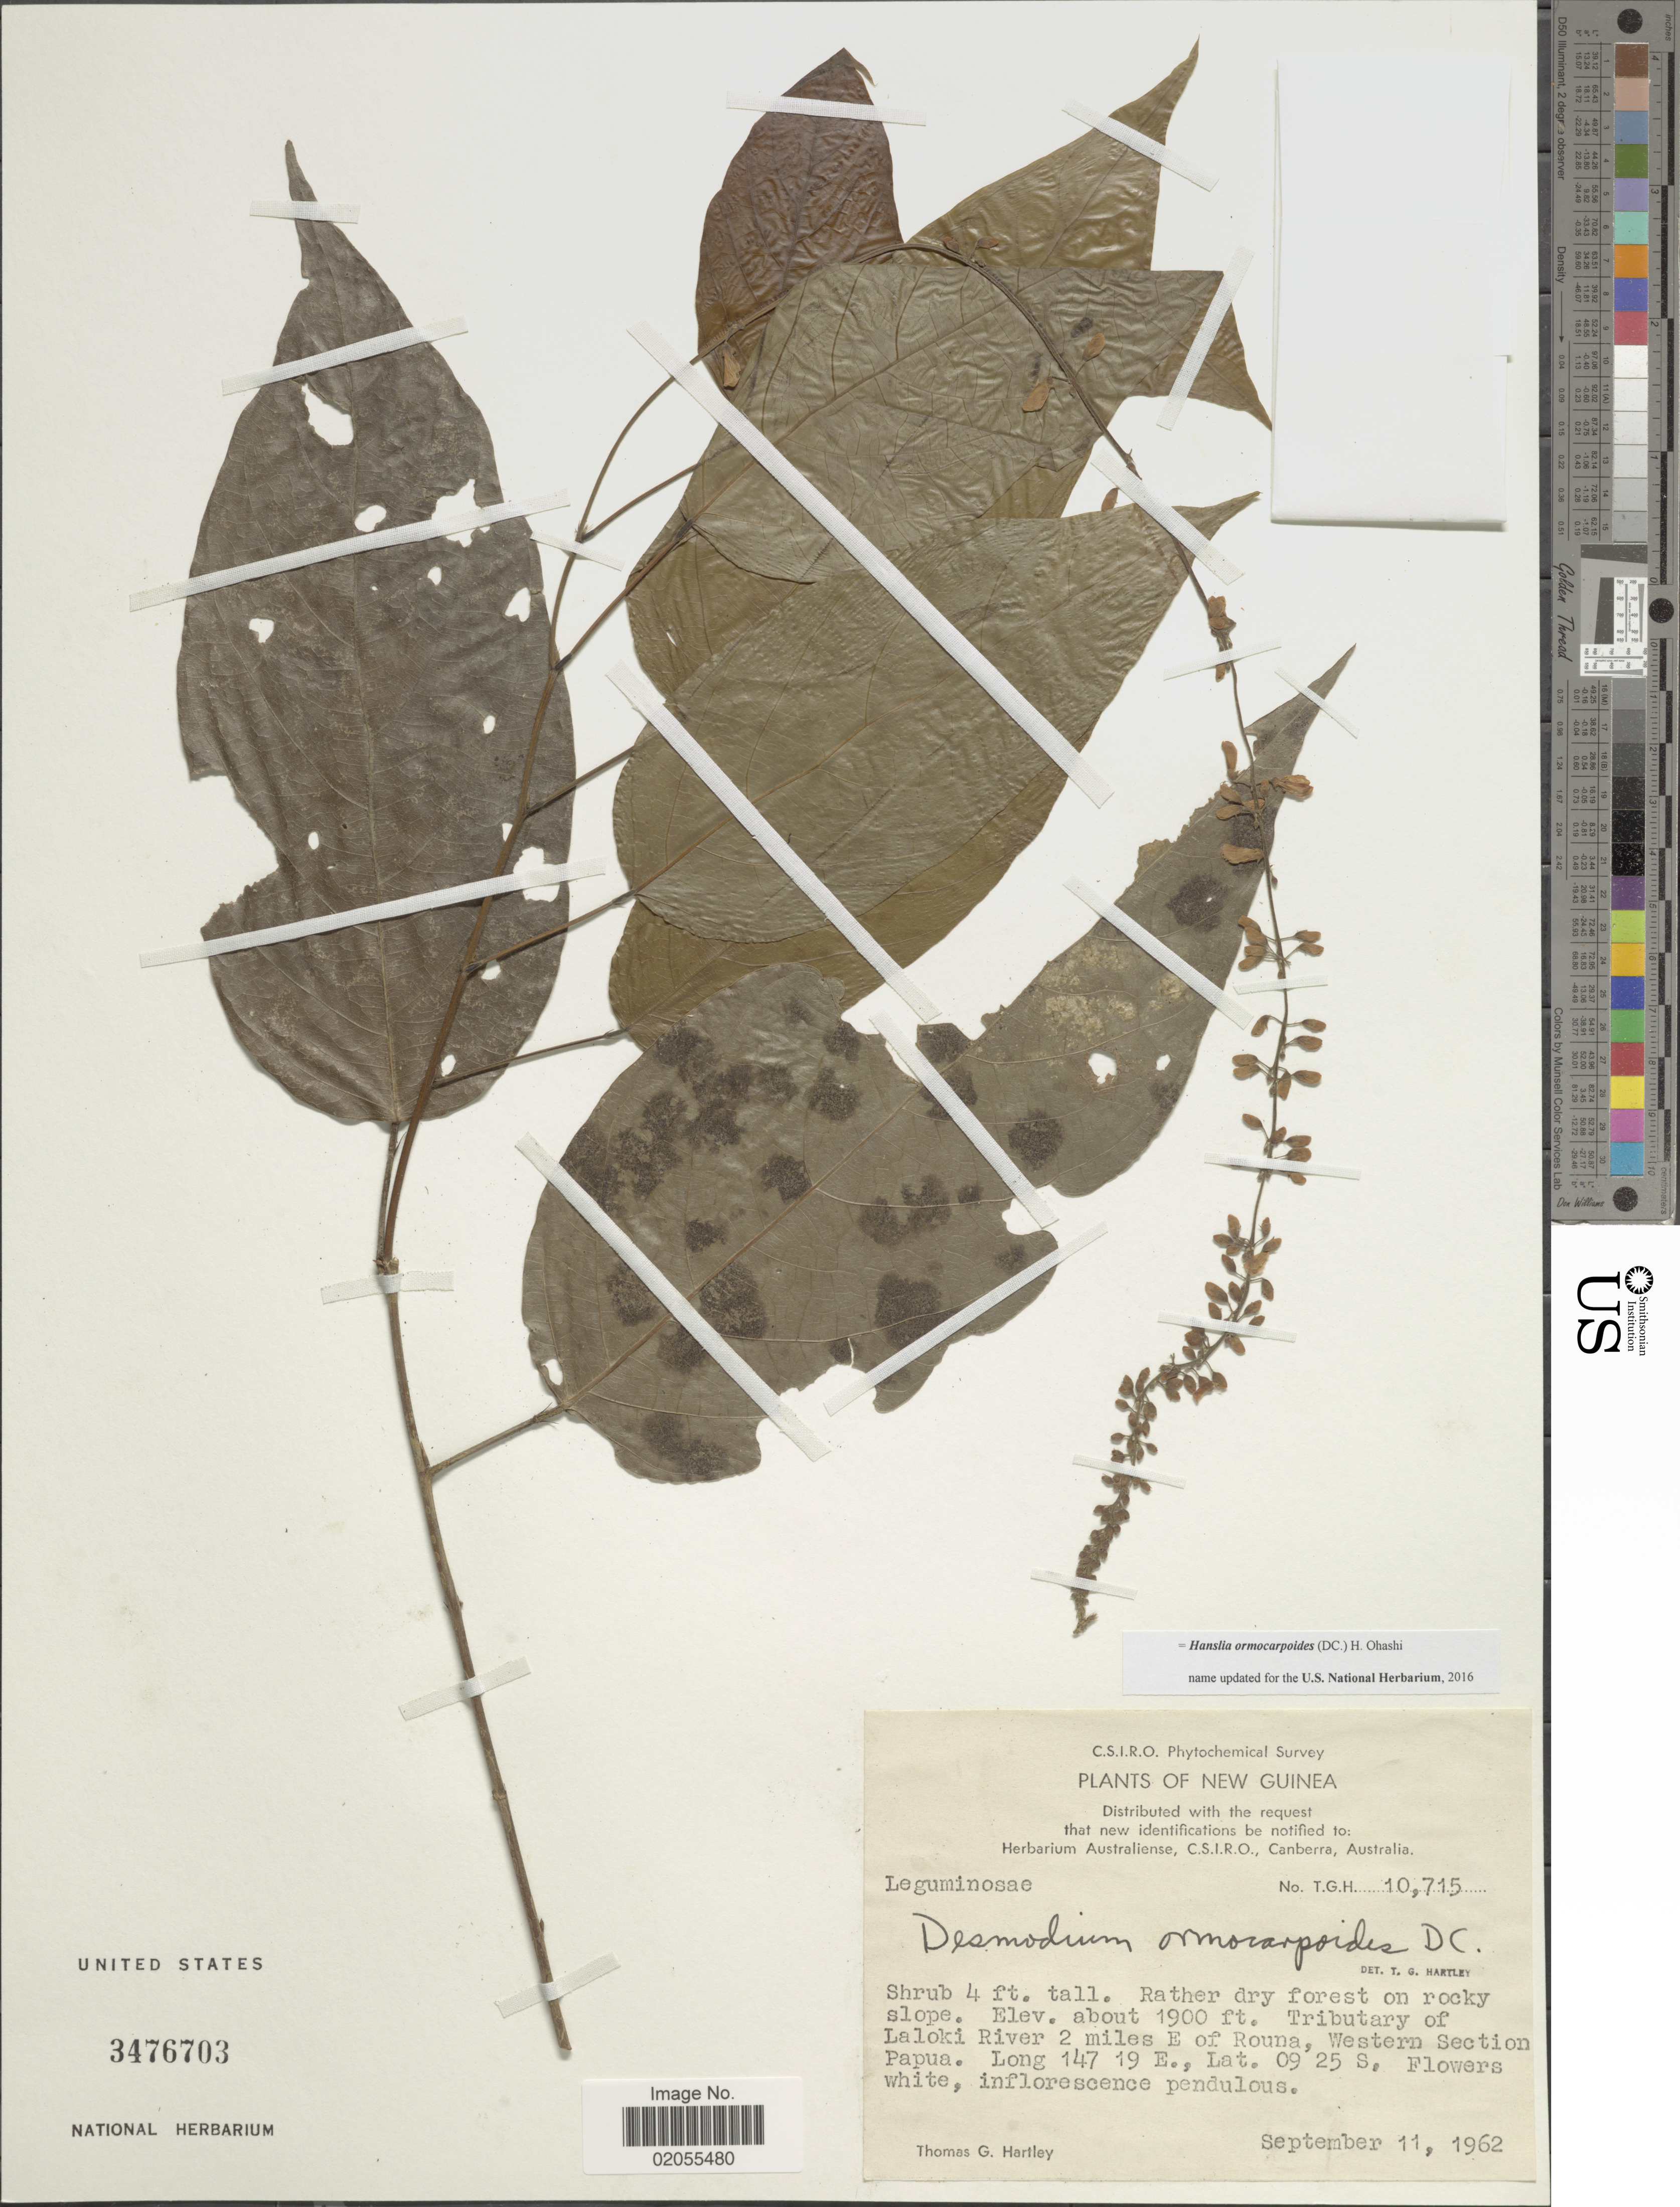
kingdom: Plantae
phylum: Tracheophyta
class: Magnoliopsida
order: Fabales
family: Fabaceae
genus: Hanslia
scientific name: Hanslia ormocarpoides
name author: (DC.) H. Ohashi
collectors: T. G. Hartley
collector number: TGH 10715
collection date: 1962-09-11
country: Papua New Guinea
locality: New Guinea, tributary of Laloki River 2 miles E of Rounam, Western Section Papua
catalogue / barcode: US 3476703